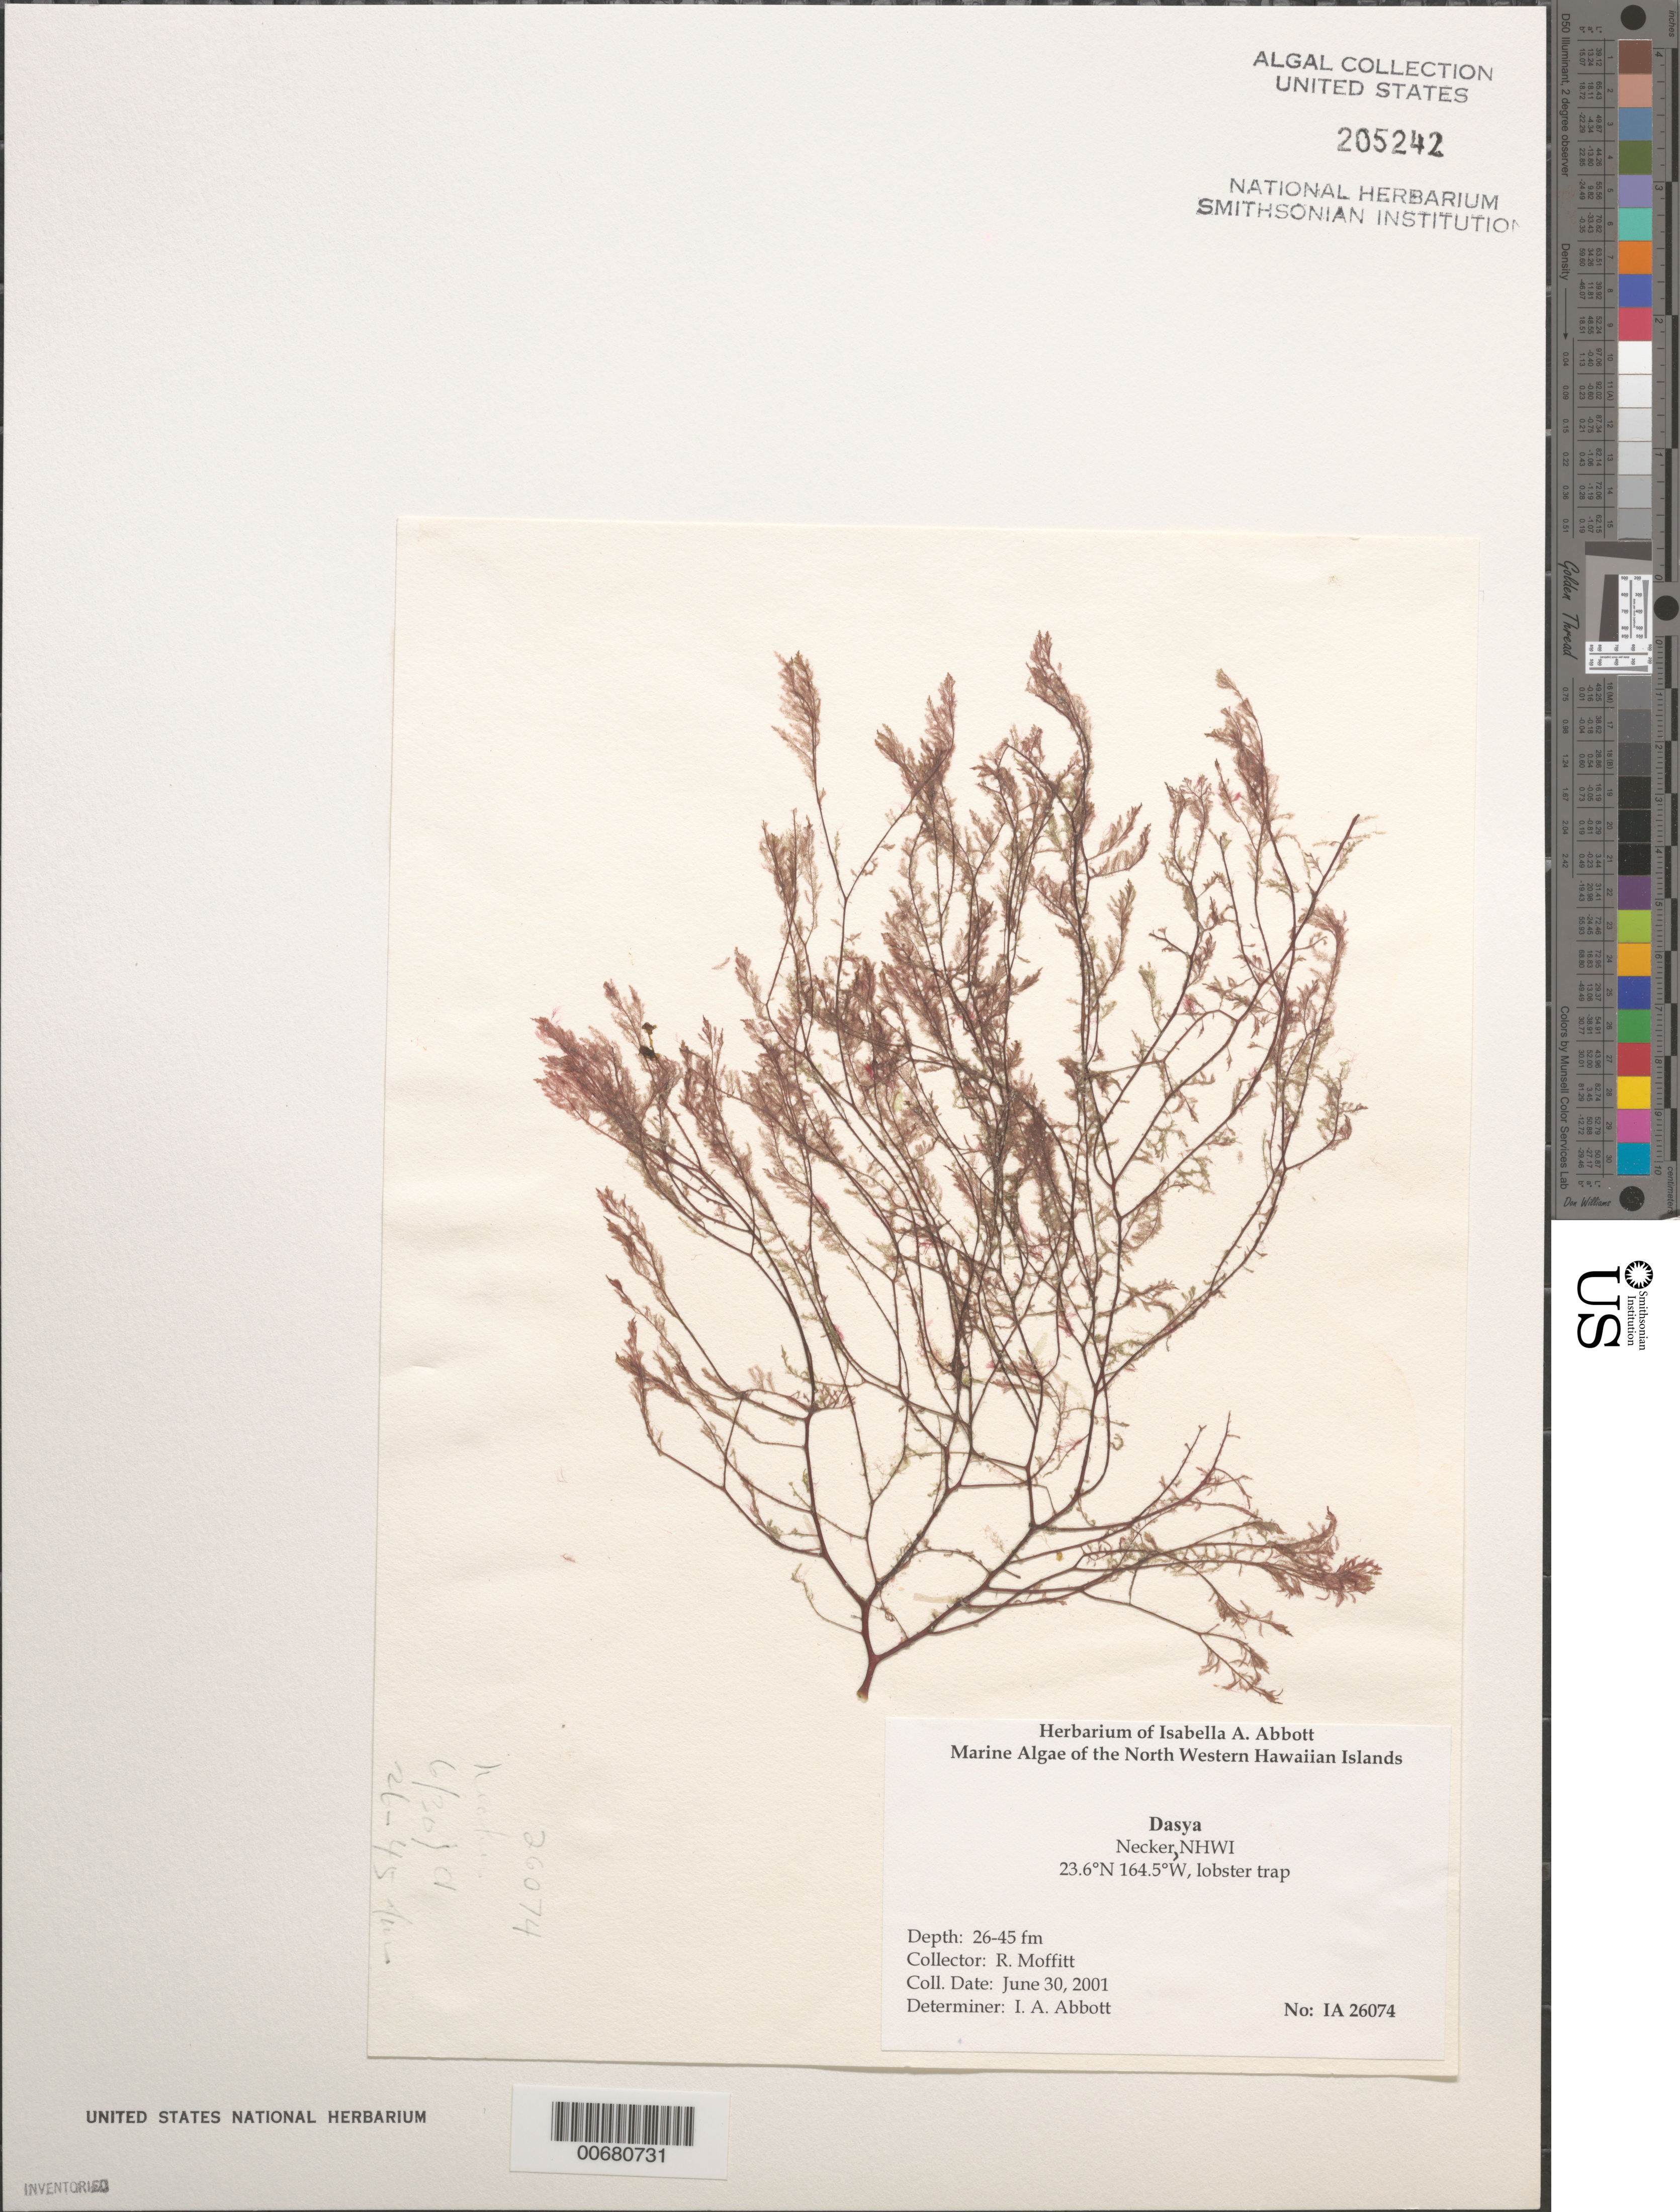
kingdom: Plantae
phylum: Rhodophyta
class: Florideophyceae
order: Ceramiales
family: Dasyaceae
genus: Dasya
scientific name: Dasya sp.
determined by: Abbott, Isabella A.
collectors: R. Moffitt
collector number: IAA 26074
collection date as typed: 30 Jun 2001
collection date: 2001-06-30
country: United States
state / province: Hawaii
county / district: Honolulu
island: Necker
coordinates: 23.6 N, 164.5 W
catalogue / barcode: US 205242